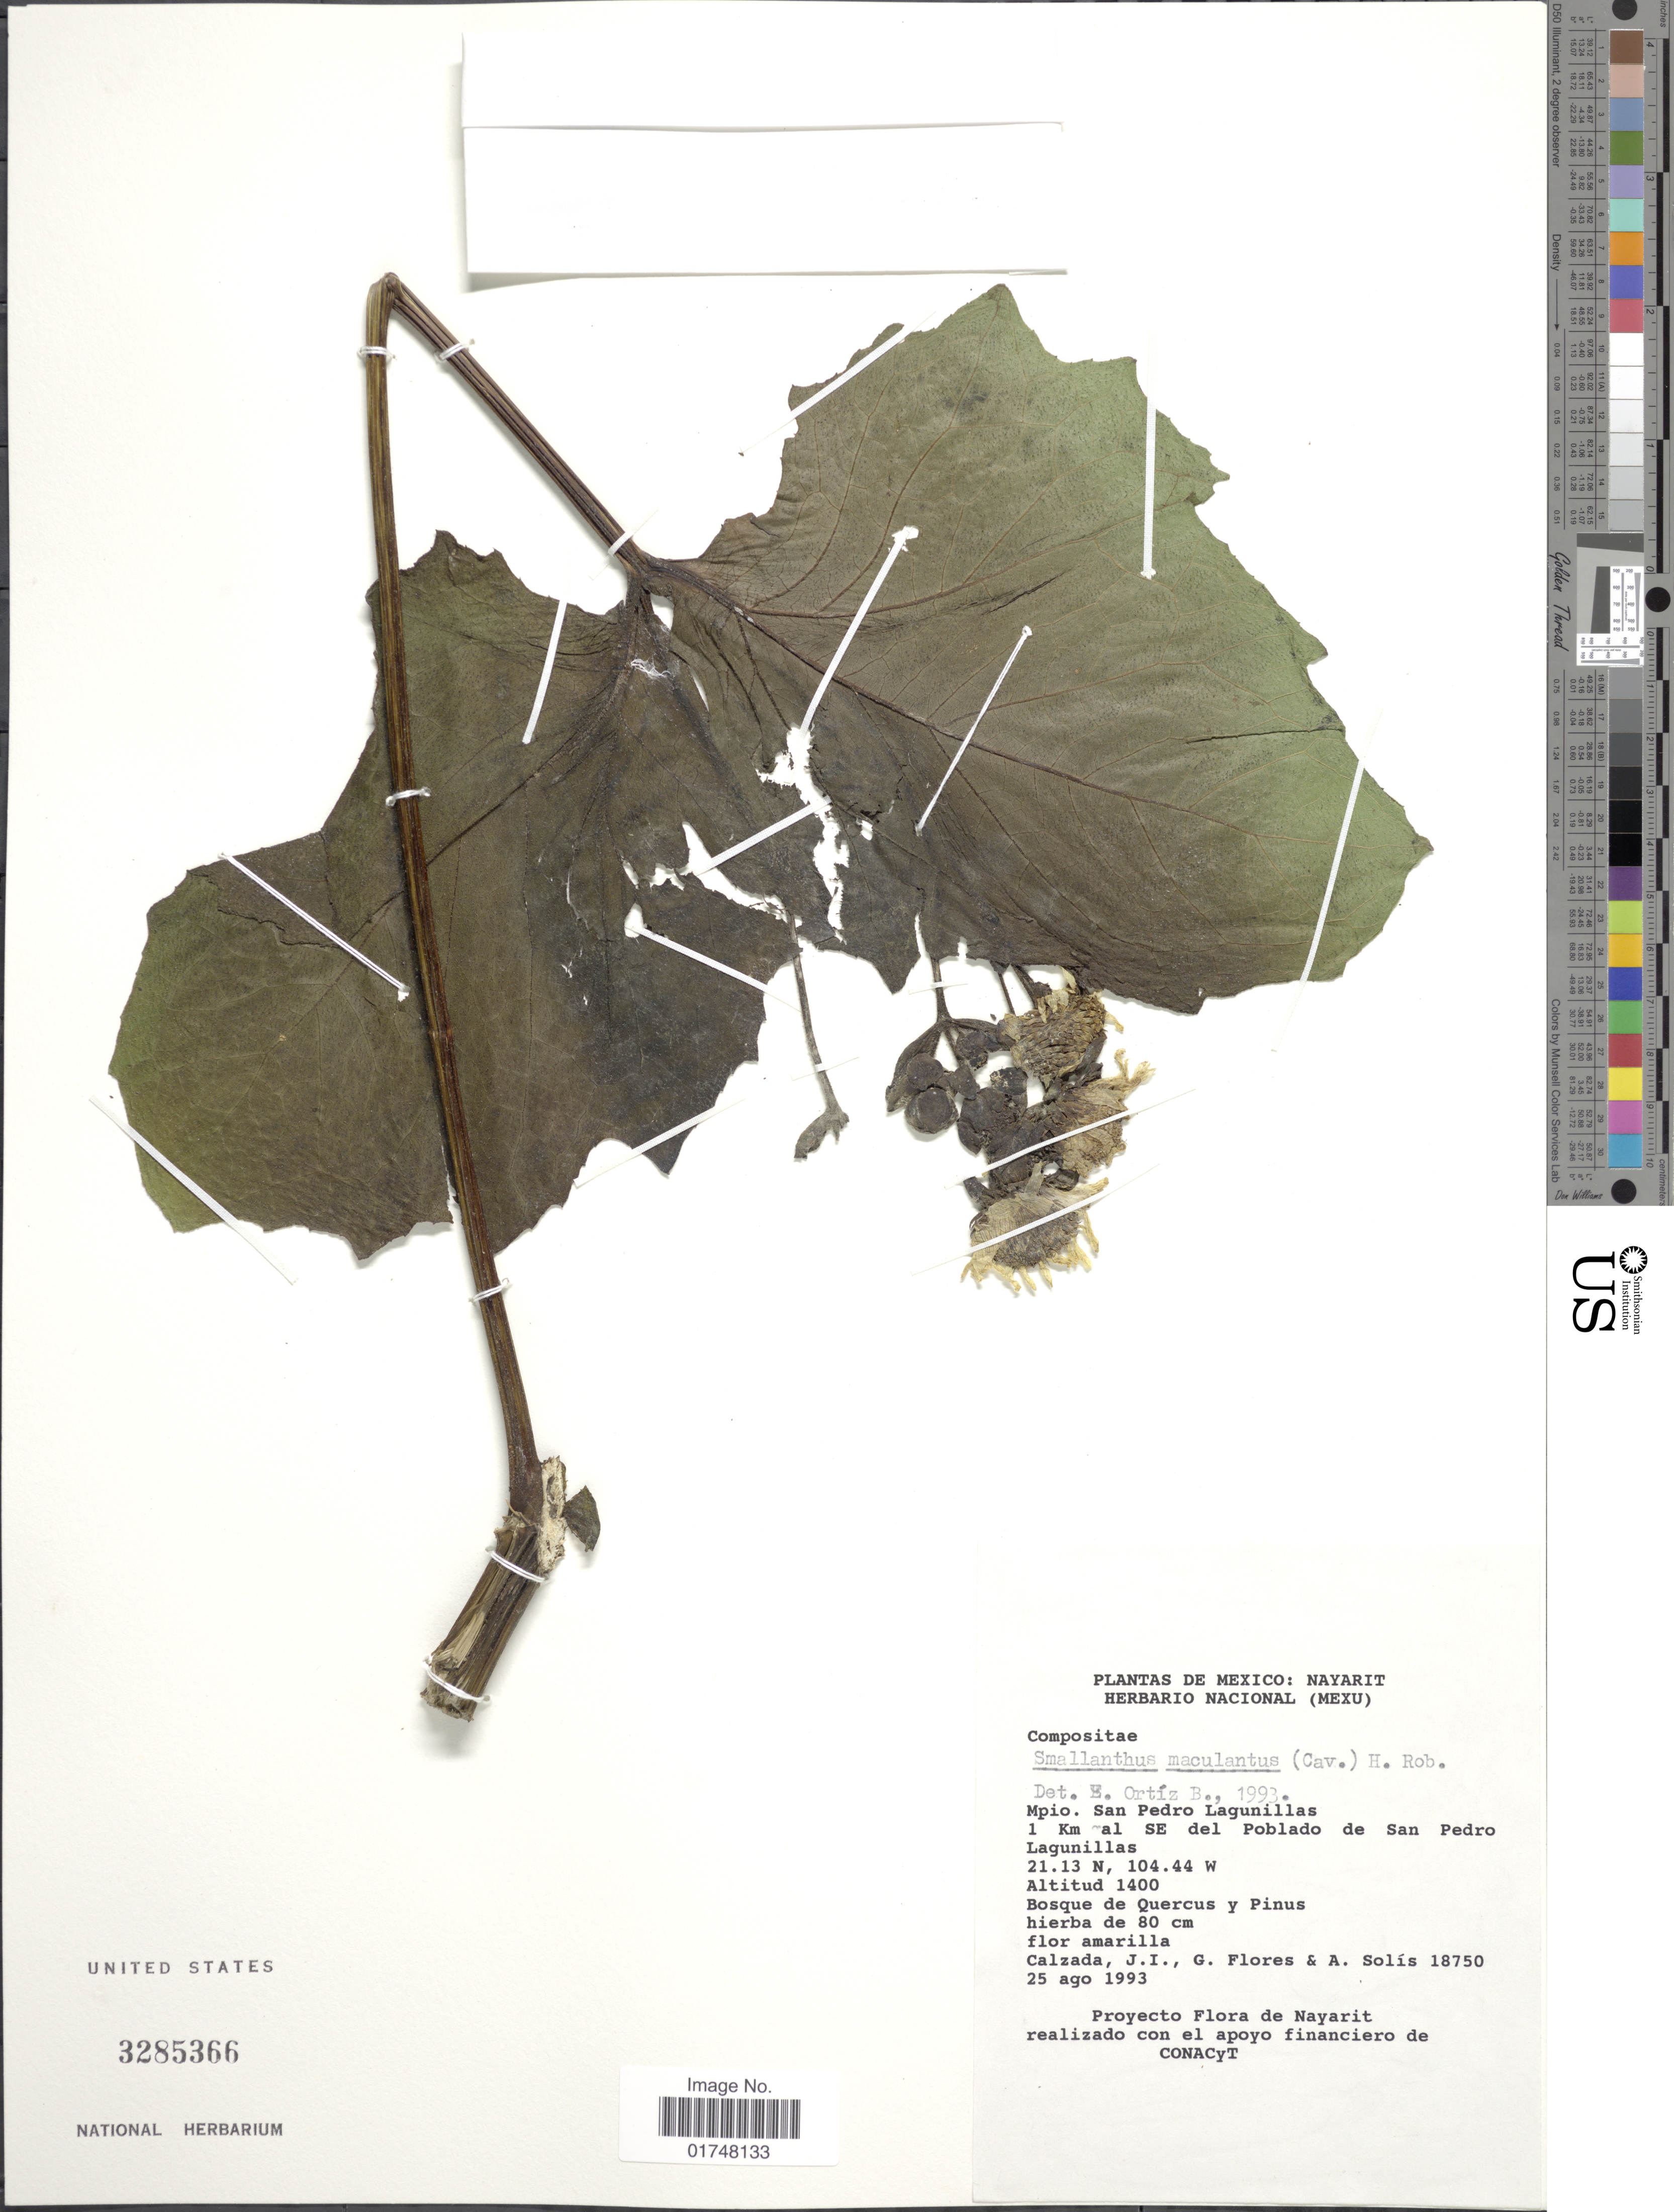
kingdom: Plantae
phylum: Tracheophyta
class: Magnoliopsida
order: Asterales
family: Asteraceae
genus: Smallanthus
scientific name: Smallanthus maculatus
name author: (Cav.) H. Rob.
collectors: J. I. Calzada, G. Flores F. & A. Solis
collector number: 18750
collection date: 1993-08-25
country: Mexico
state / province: Nayarit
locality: Mpio. San Pedro Lagunillas. 1 km al SE del Poblado de San Pedro Lagunillas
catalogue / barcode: US 3285366